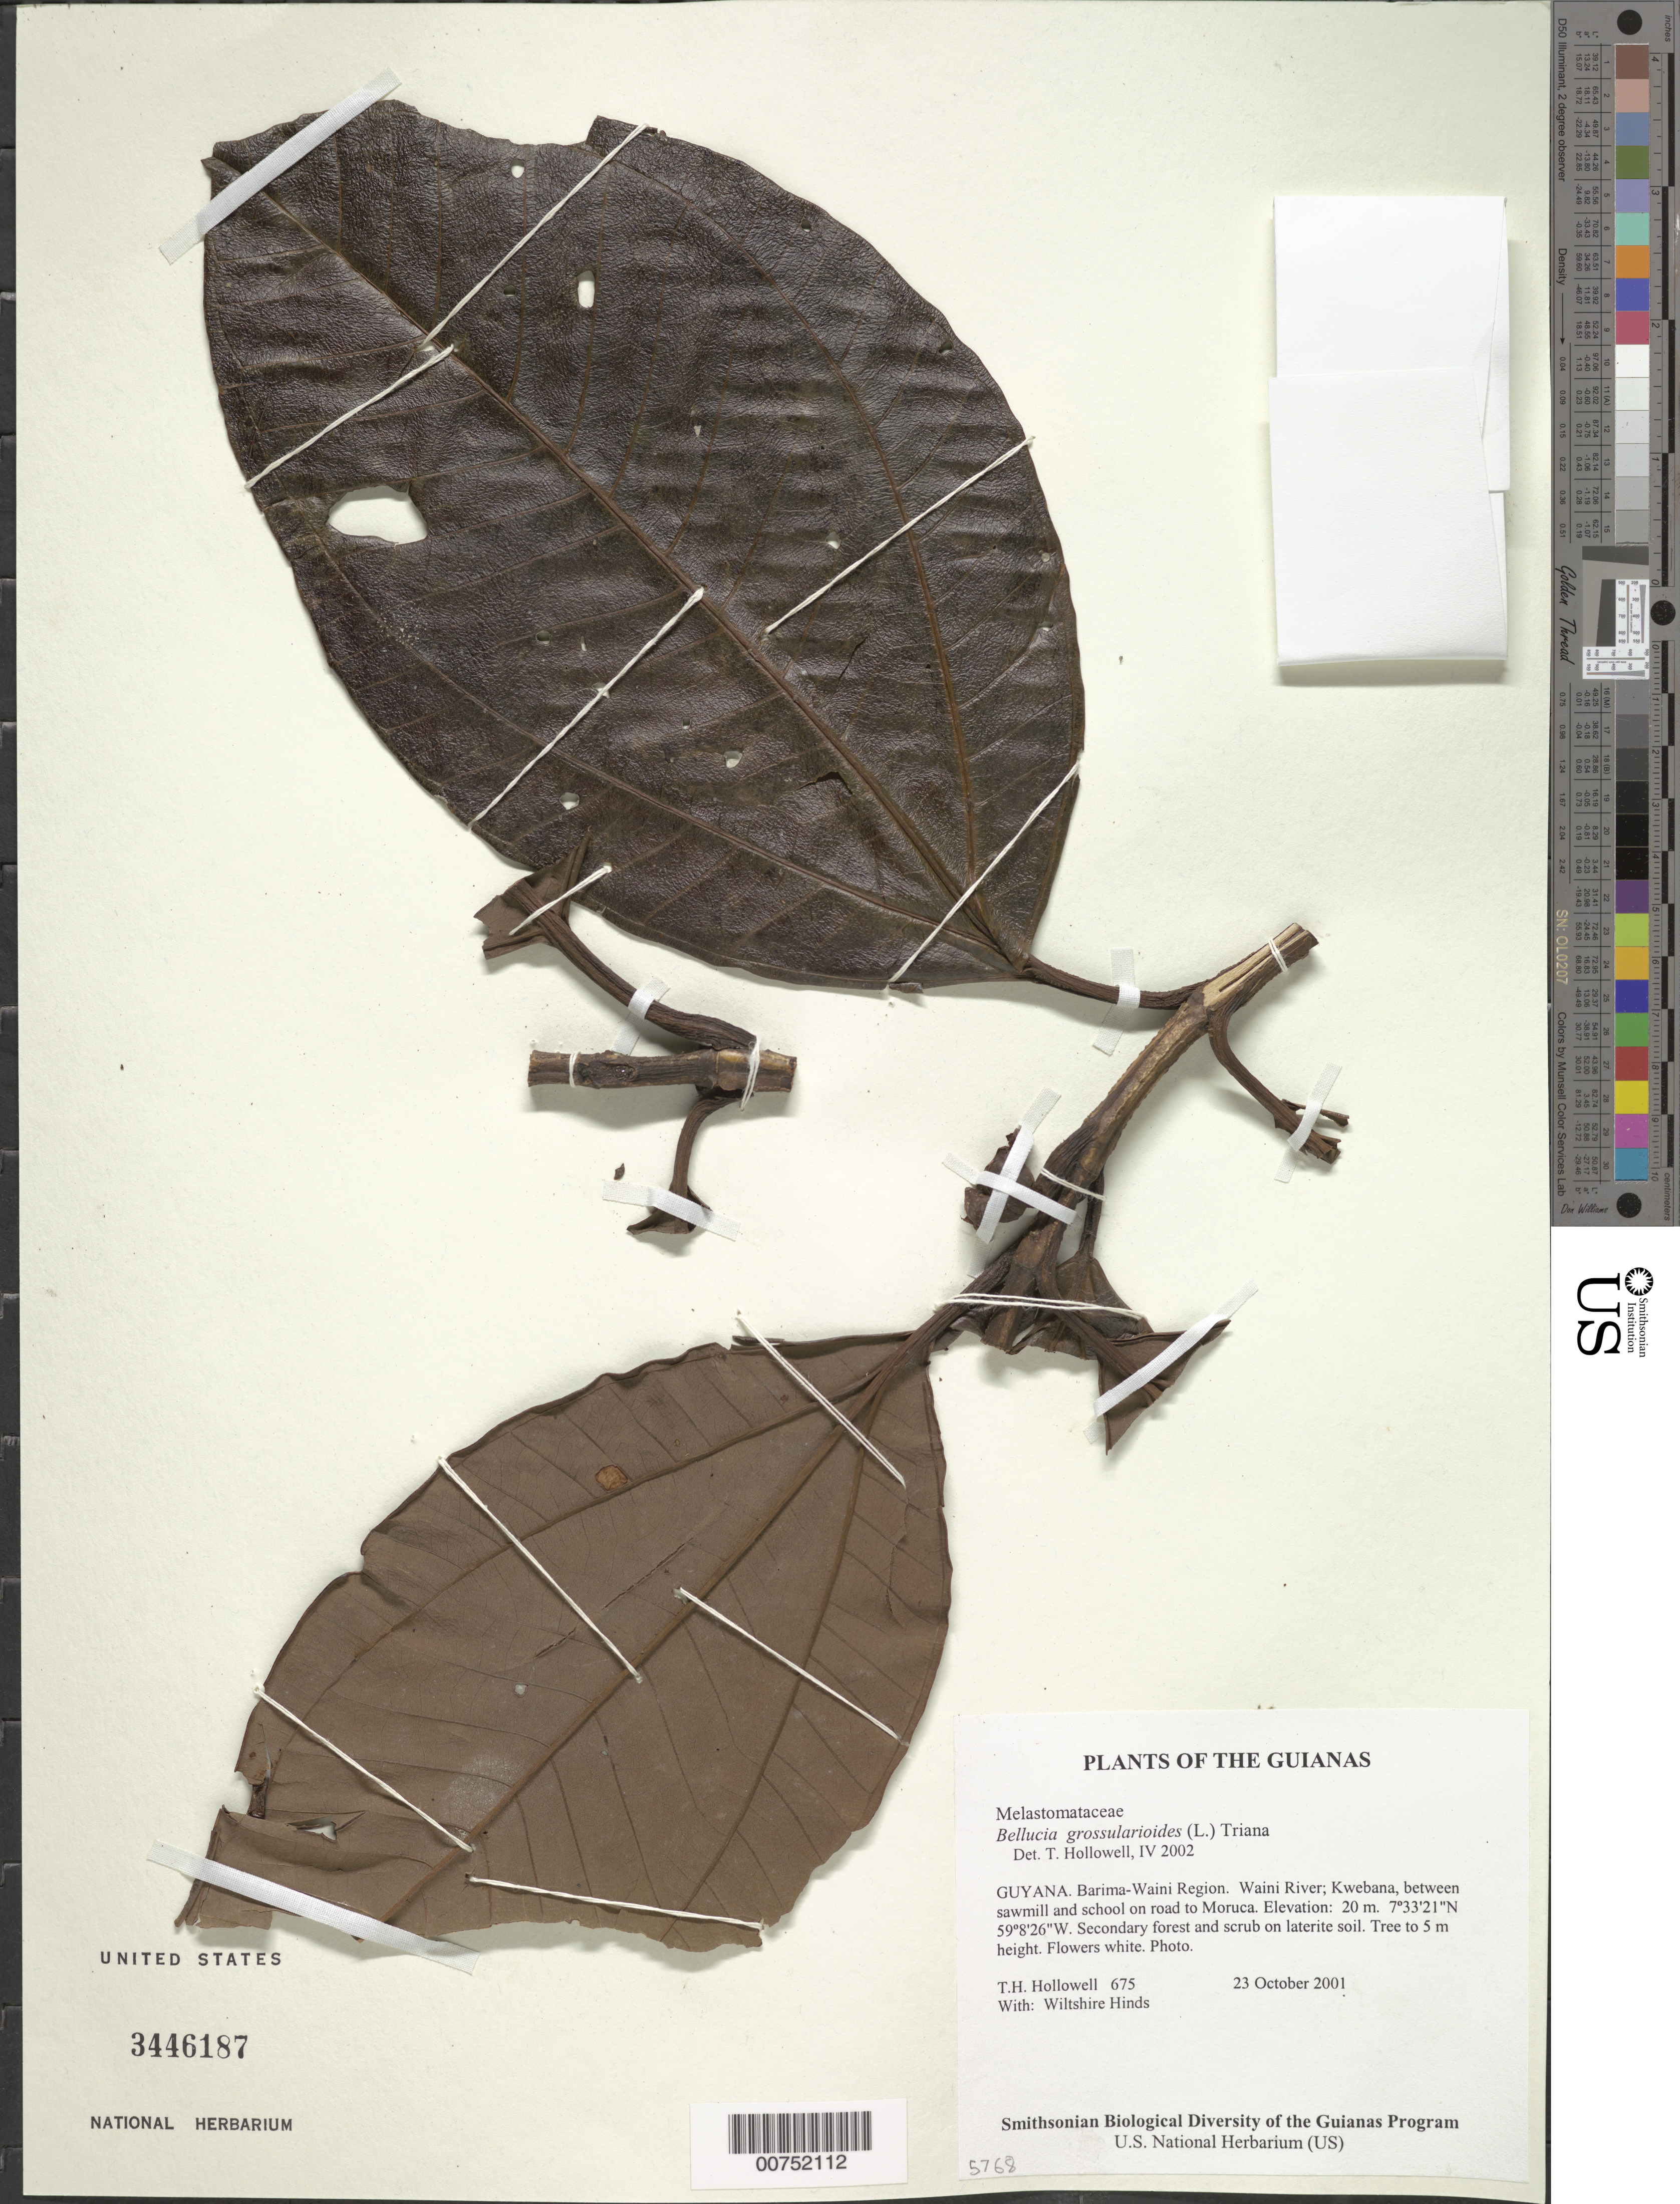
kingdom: Plantae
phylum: Tracheophyta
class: Magnoliopsida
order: Myrtales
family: Melastomataceae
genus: Henriettella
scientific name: Henriettella caudata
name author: Gleason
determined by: Almeda, F.; Penneys, D. S.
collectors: T. Hollowell & W. Hinds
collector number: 680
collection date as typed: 23 October 2001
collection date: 2001-10-23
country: Guyana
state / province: Barima-Waini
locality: Waini River, Kwebana. Vicinity of abandoned sawmill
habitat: Mora swamp forest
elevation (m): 5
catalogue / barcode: US 3446186-2